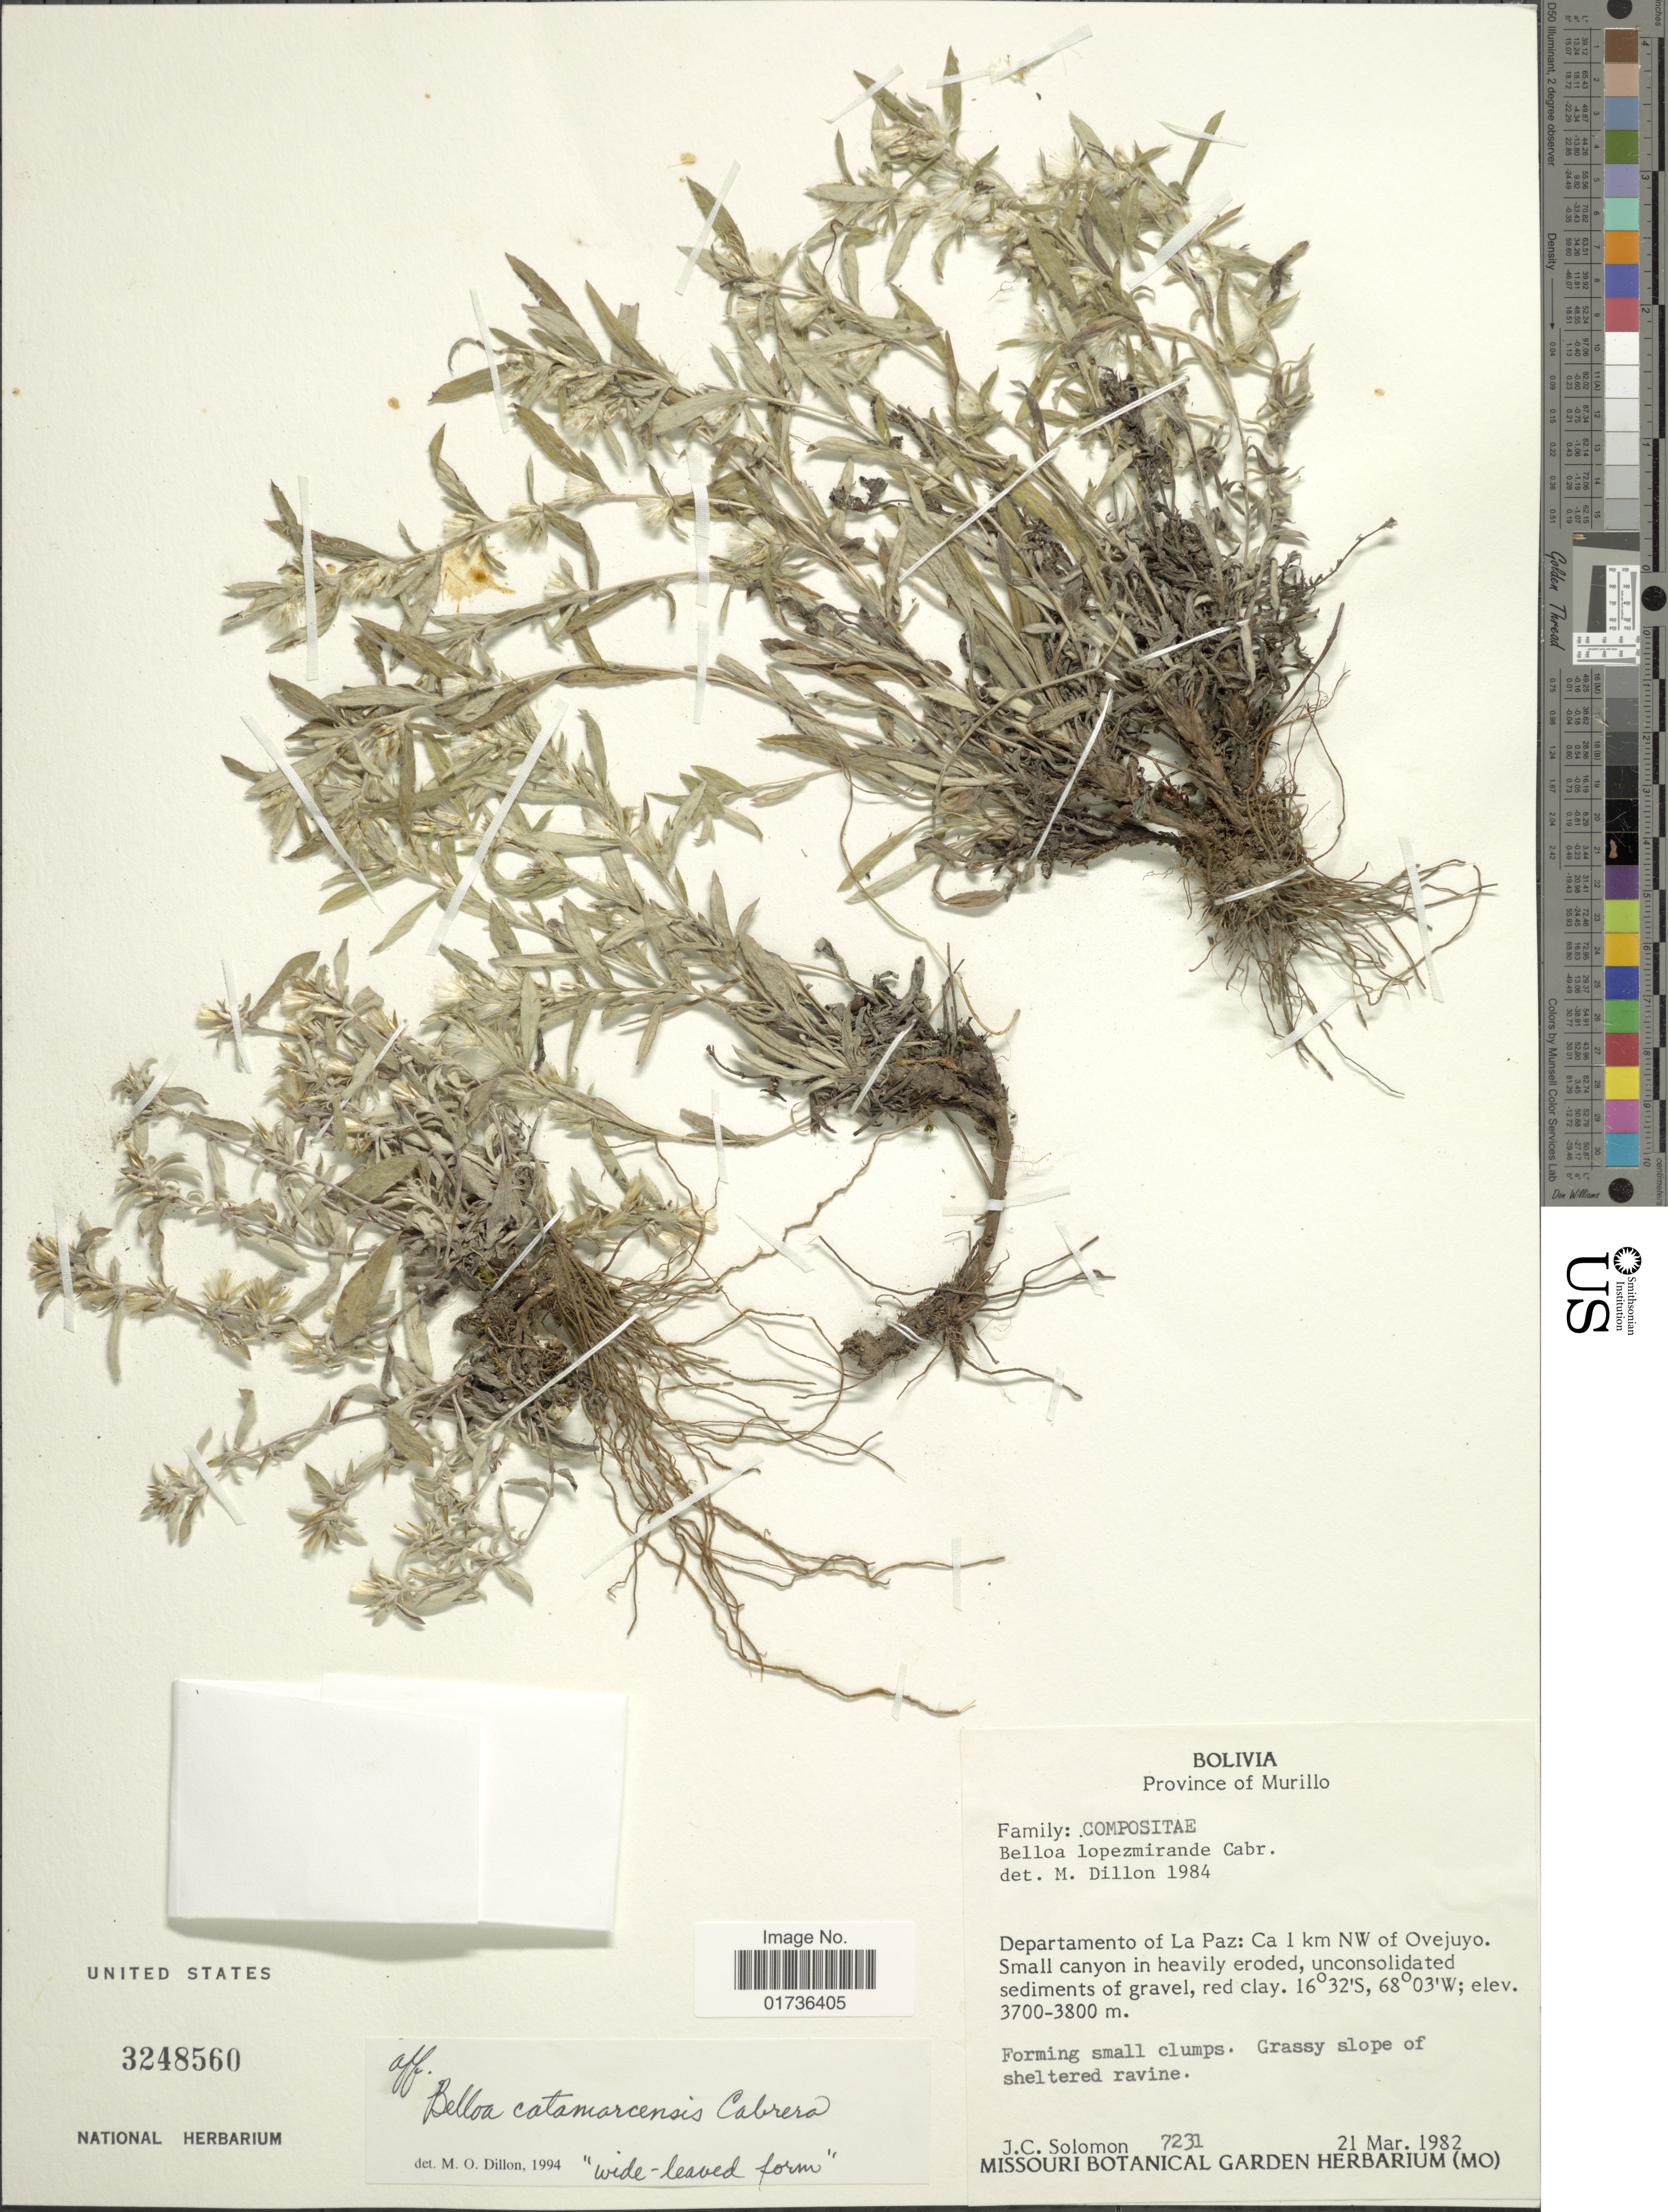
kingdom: Plantae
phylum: Tracheophyta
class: Magnoliopsida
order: Asterales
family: Asteraceae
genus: Belloa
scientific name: Belloa catamarcensis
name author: Cabrera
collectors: J. C. Solomon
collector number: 7231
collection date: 1982-03-21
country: Bolivia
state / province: La Paz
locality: Province of Murillo, Departamento of La Paz: Ca 1 km NW of Ovejuyo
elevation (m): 3700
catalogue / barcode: US 3248560